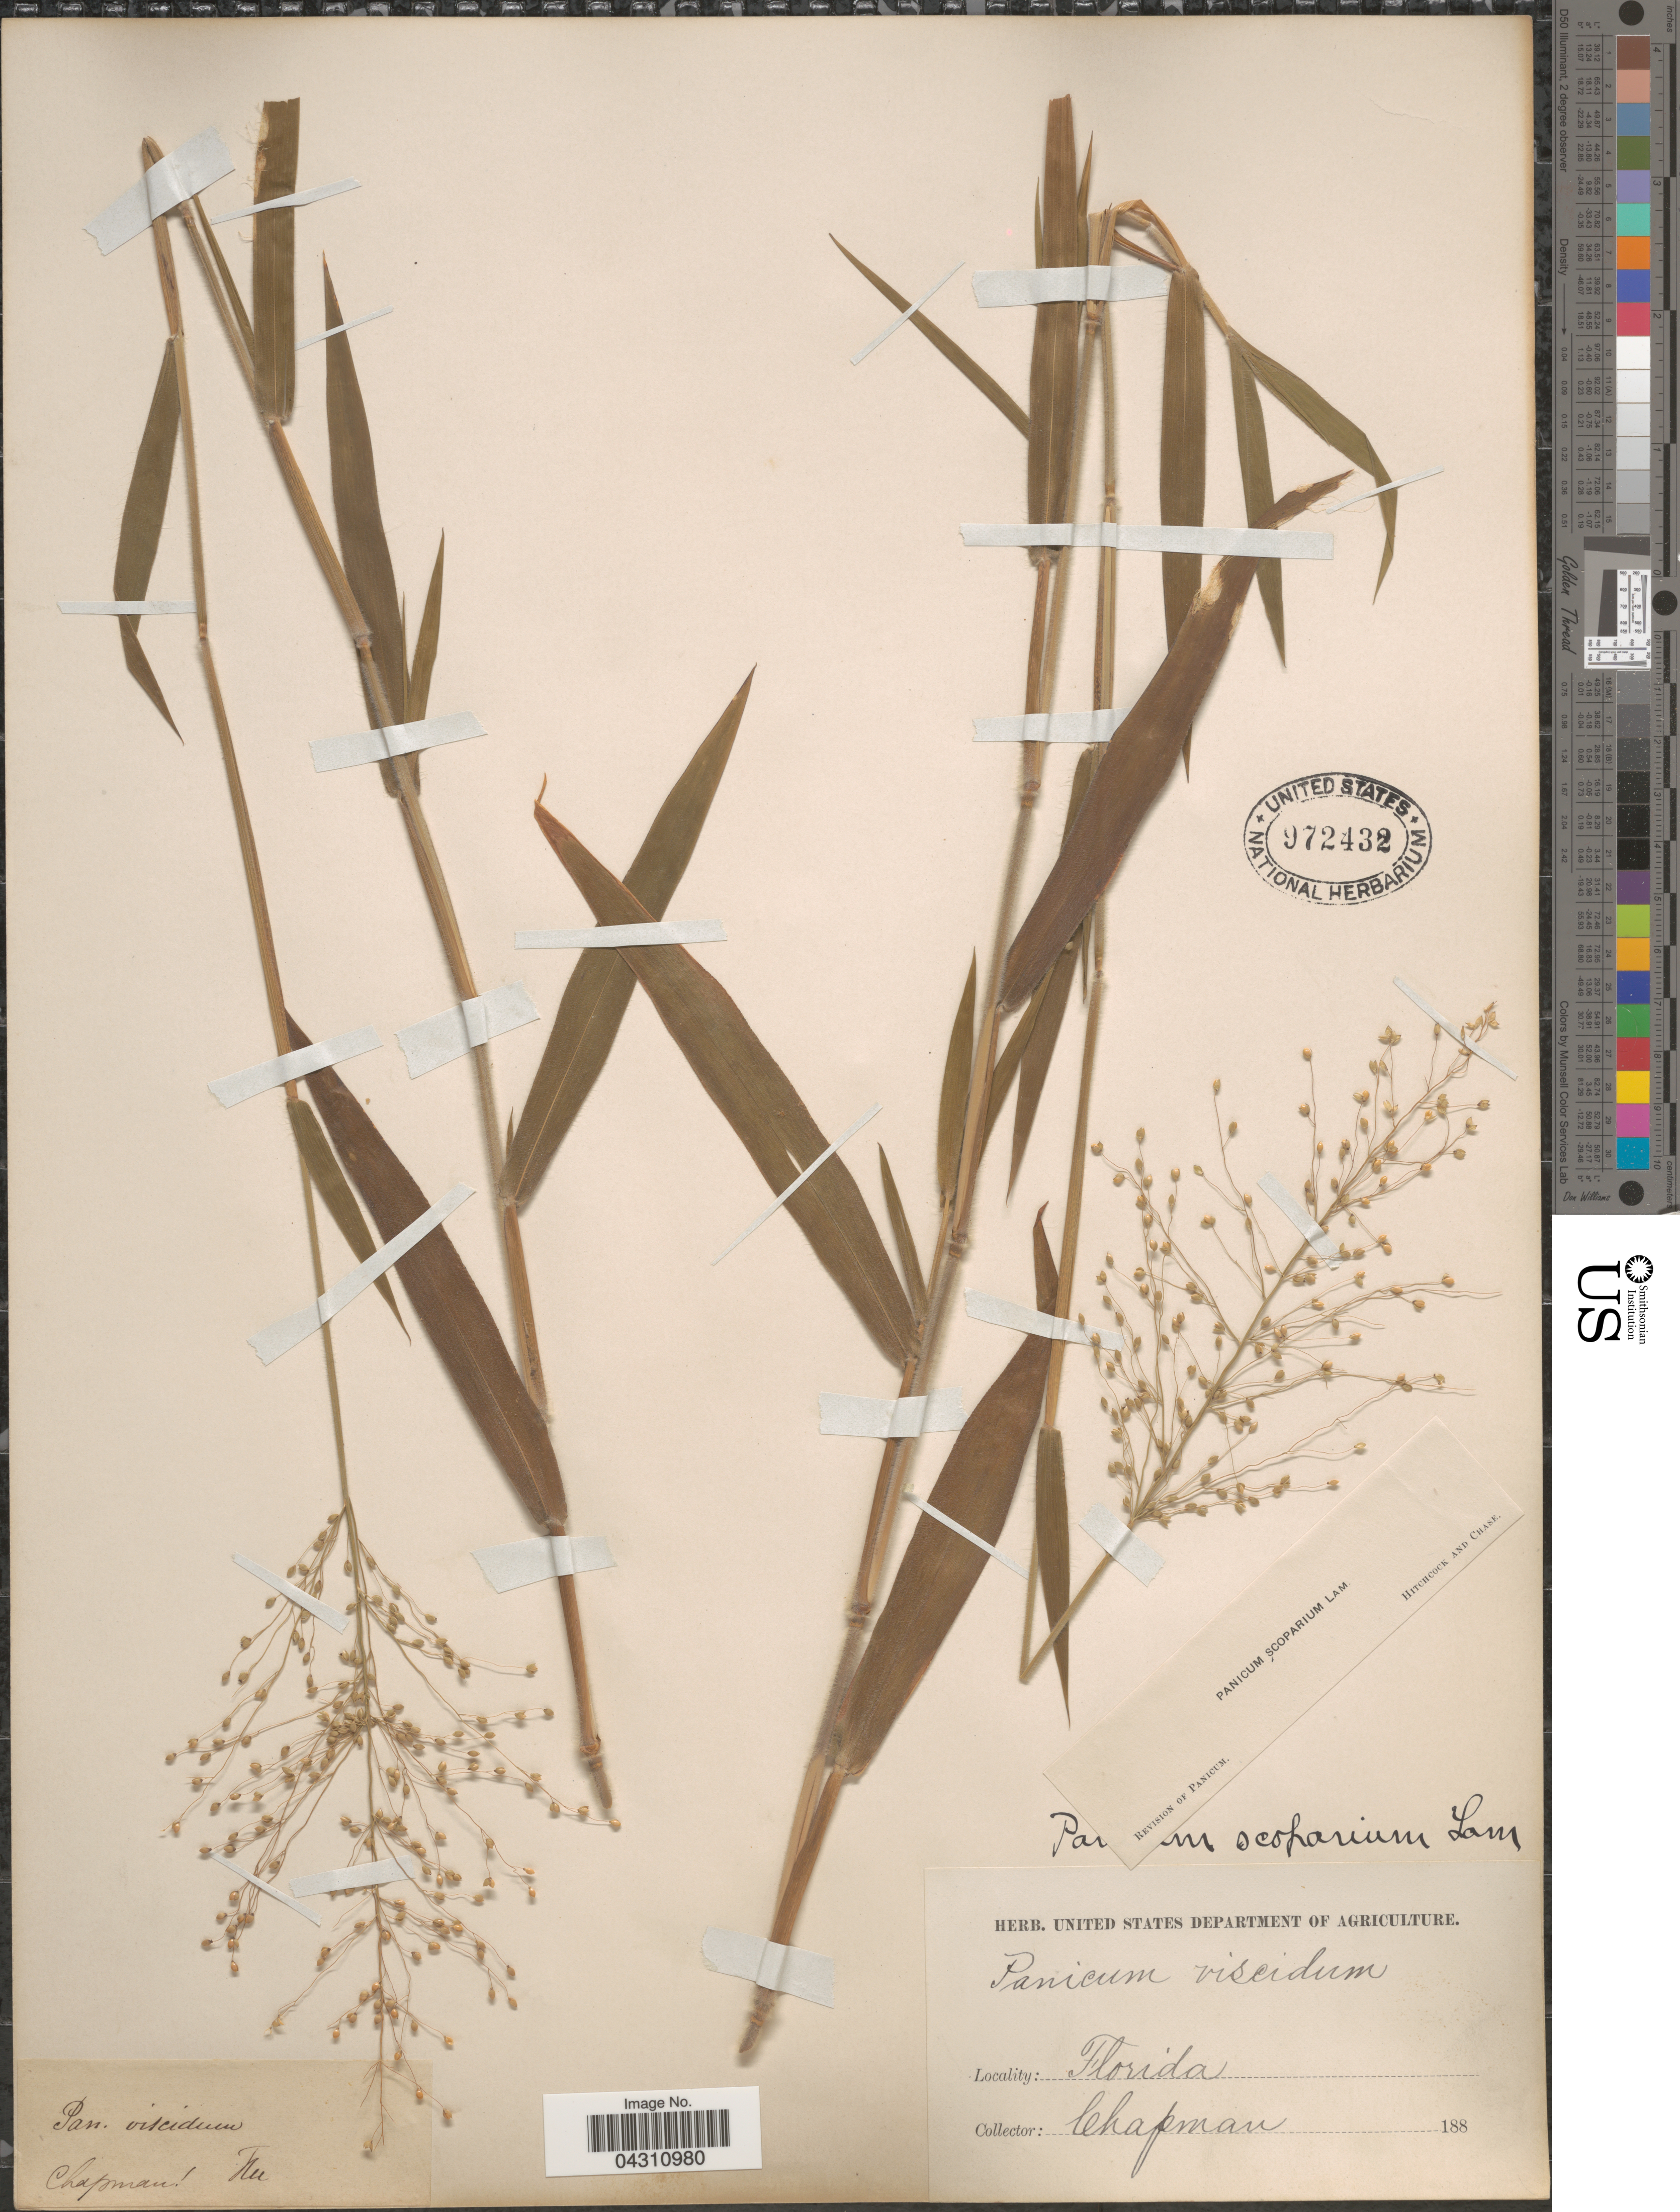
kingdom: Plantae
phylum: Tracheophyta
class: Liliopsida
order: Poales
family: Poaceae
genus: Dichanthelium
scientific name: Dichanthelium scoparium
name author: (Lam.) Gould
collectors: A. Chapman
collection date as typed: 188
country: United States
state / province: Florida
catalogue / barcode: US 972432